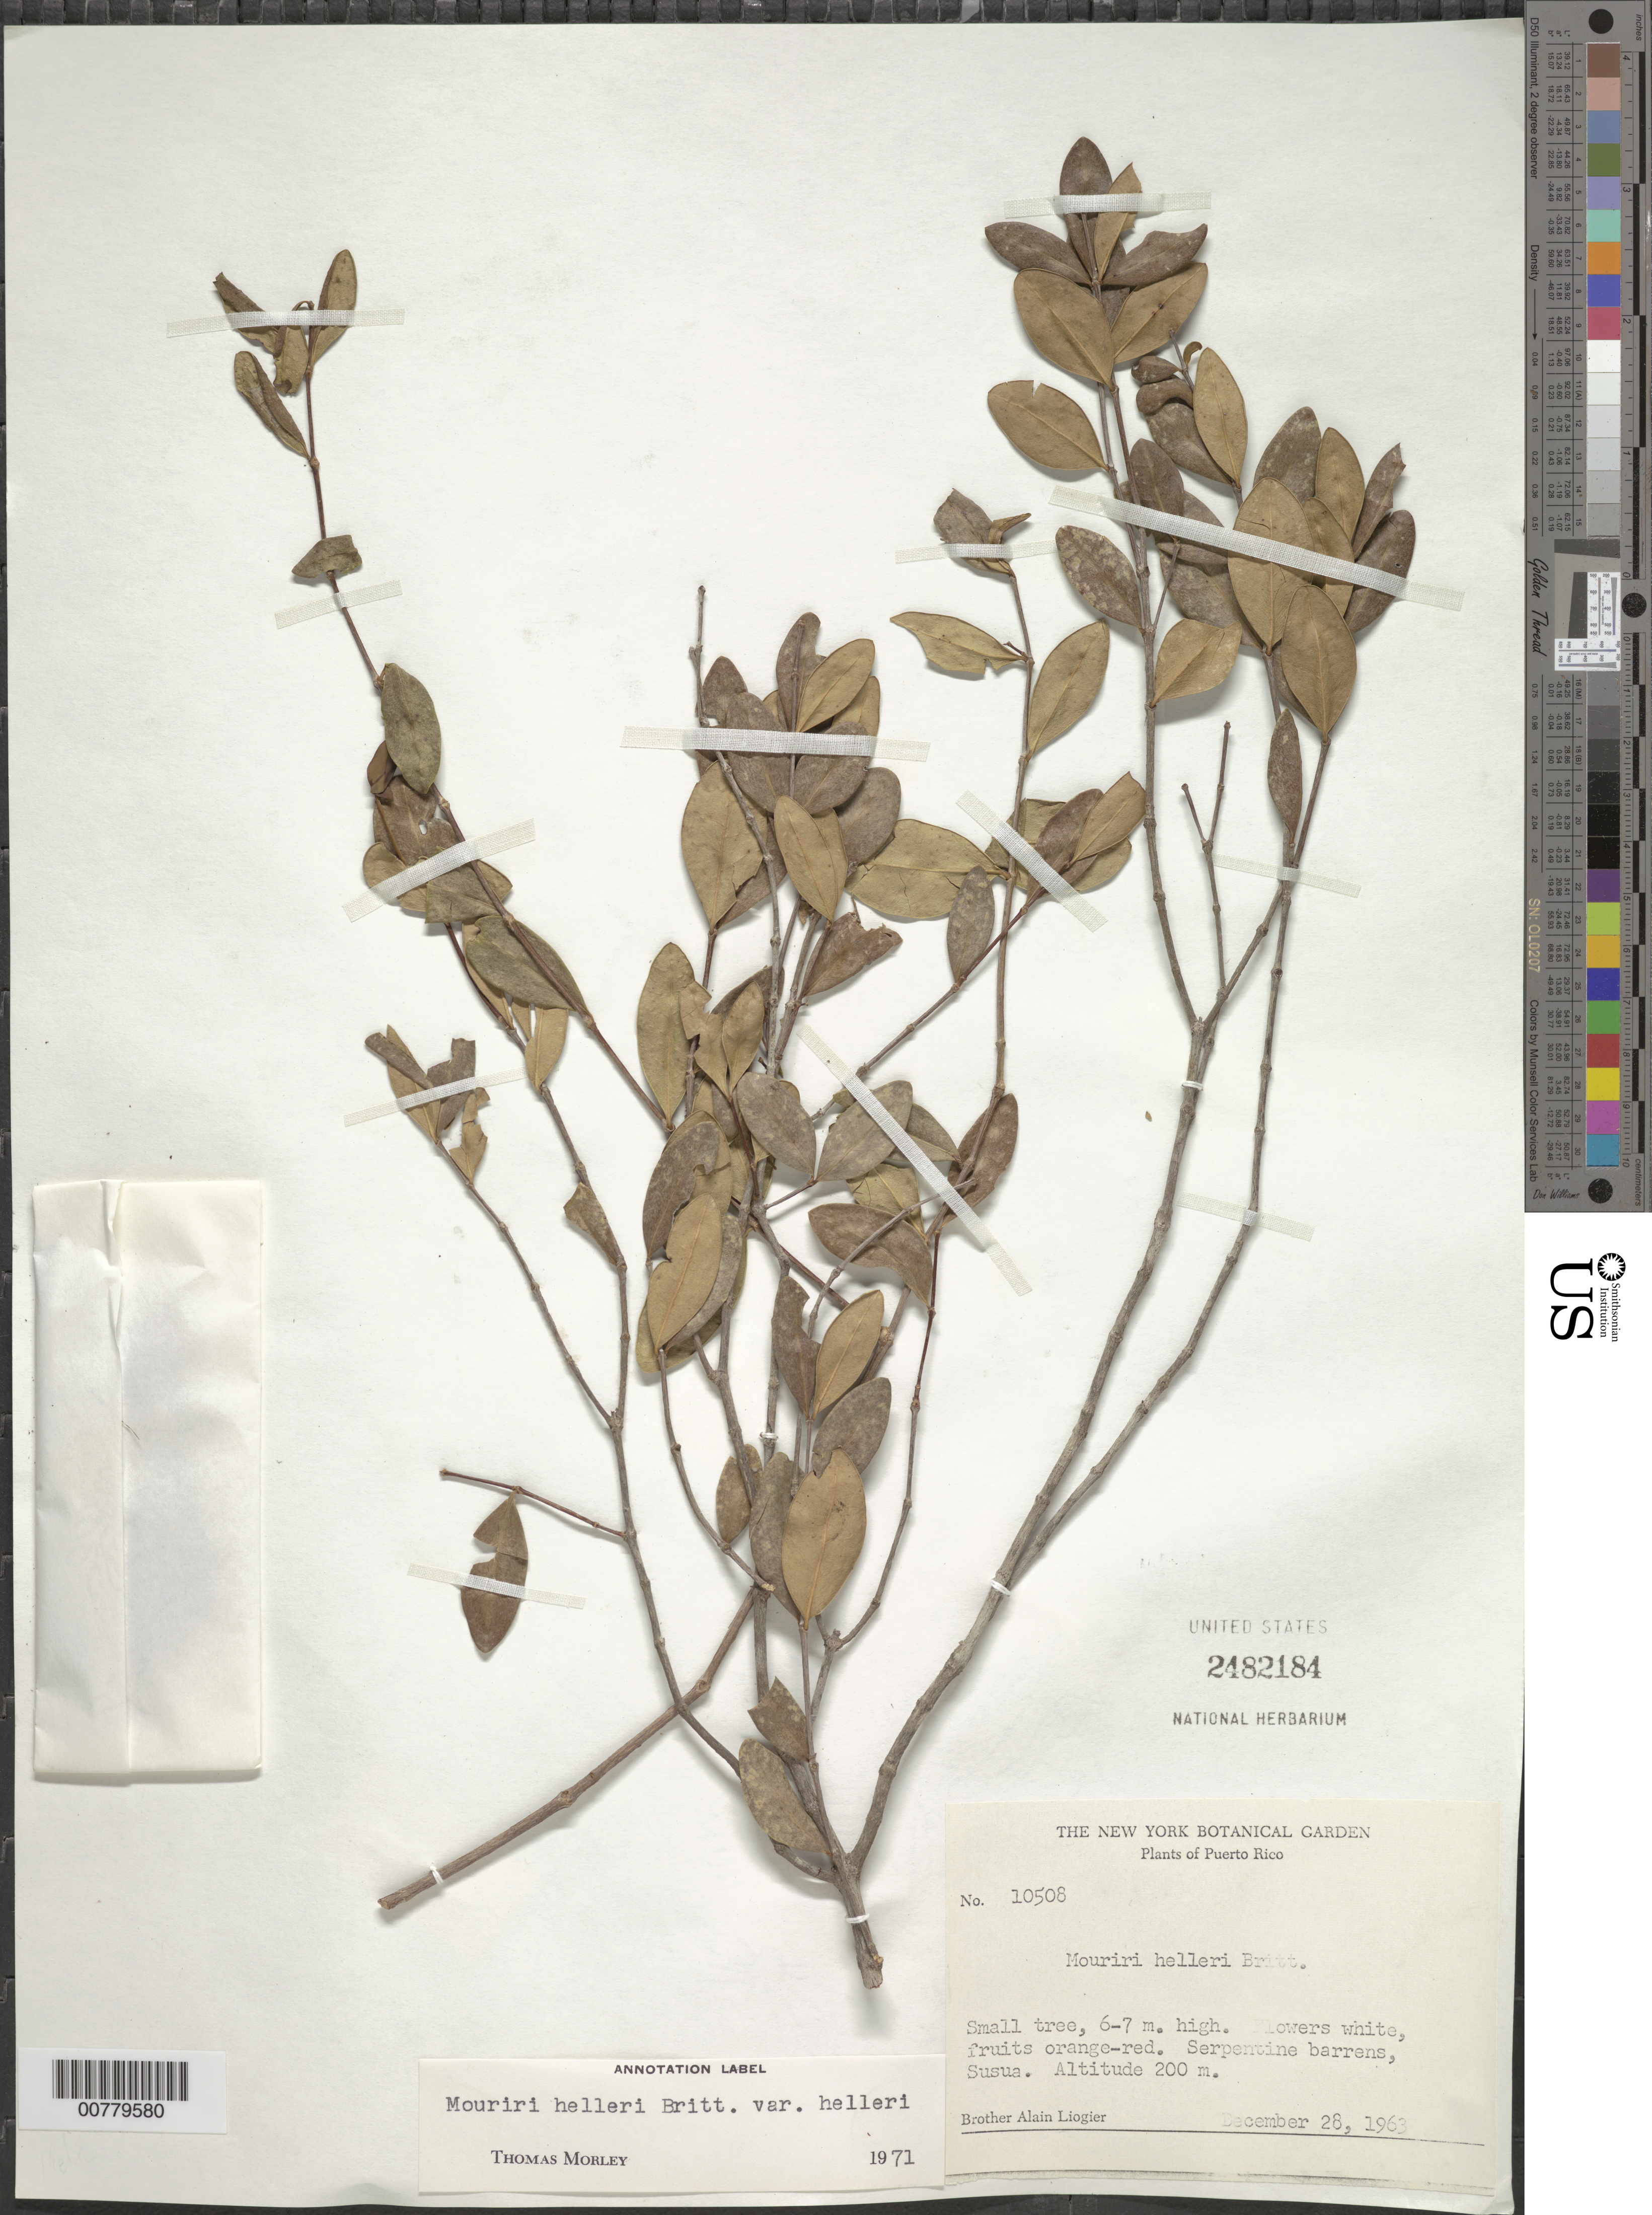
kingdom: Plantae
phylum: Tracheophyta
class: Magnoliopsida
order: Myrtales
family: Melastomataceae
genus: Mouriri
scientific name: Mouriri helleri var. helleri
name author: Britton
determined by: Morley, T.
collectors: A. H. Liogier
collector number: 10508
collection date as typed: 28 Dec 1963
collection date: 1963-12-28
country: Puerto Rico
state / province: Sabana Grande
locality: Susua.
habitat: Serpentine barrens.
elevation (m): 200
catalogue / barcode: US 2482184